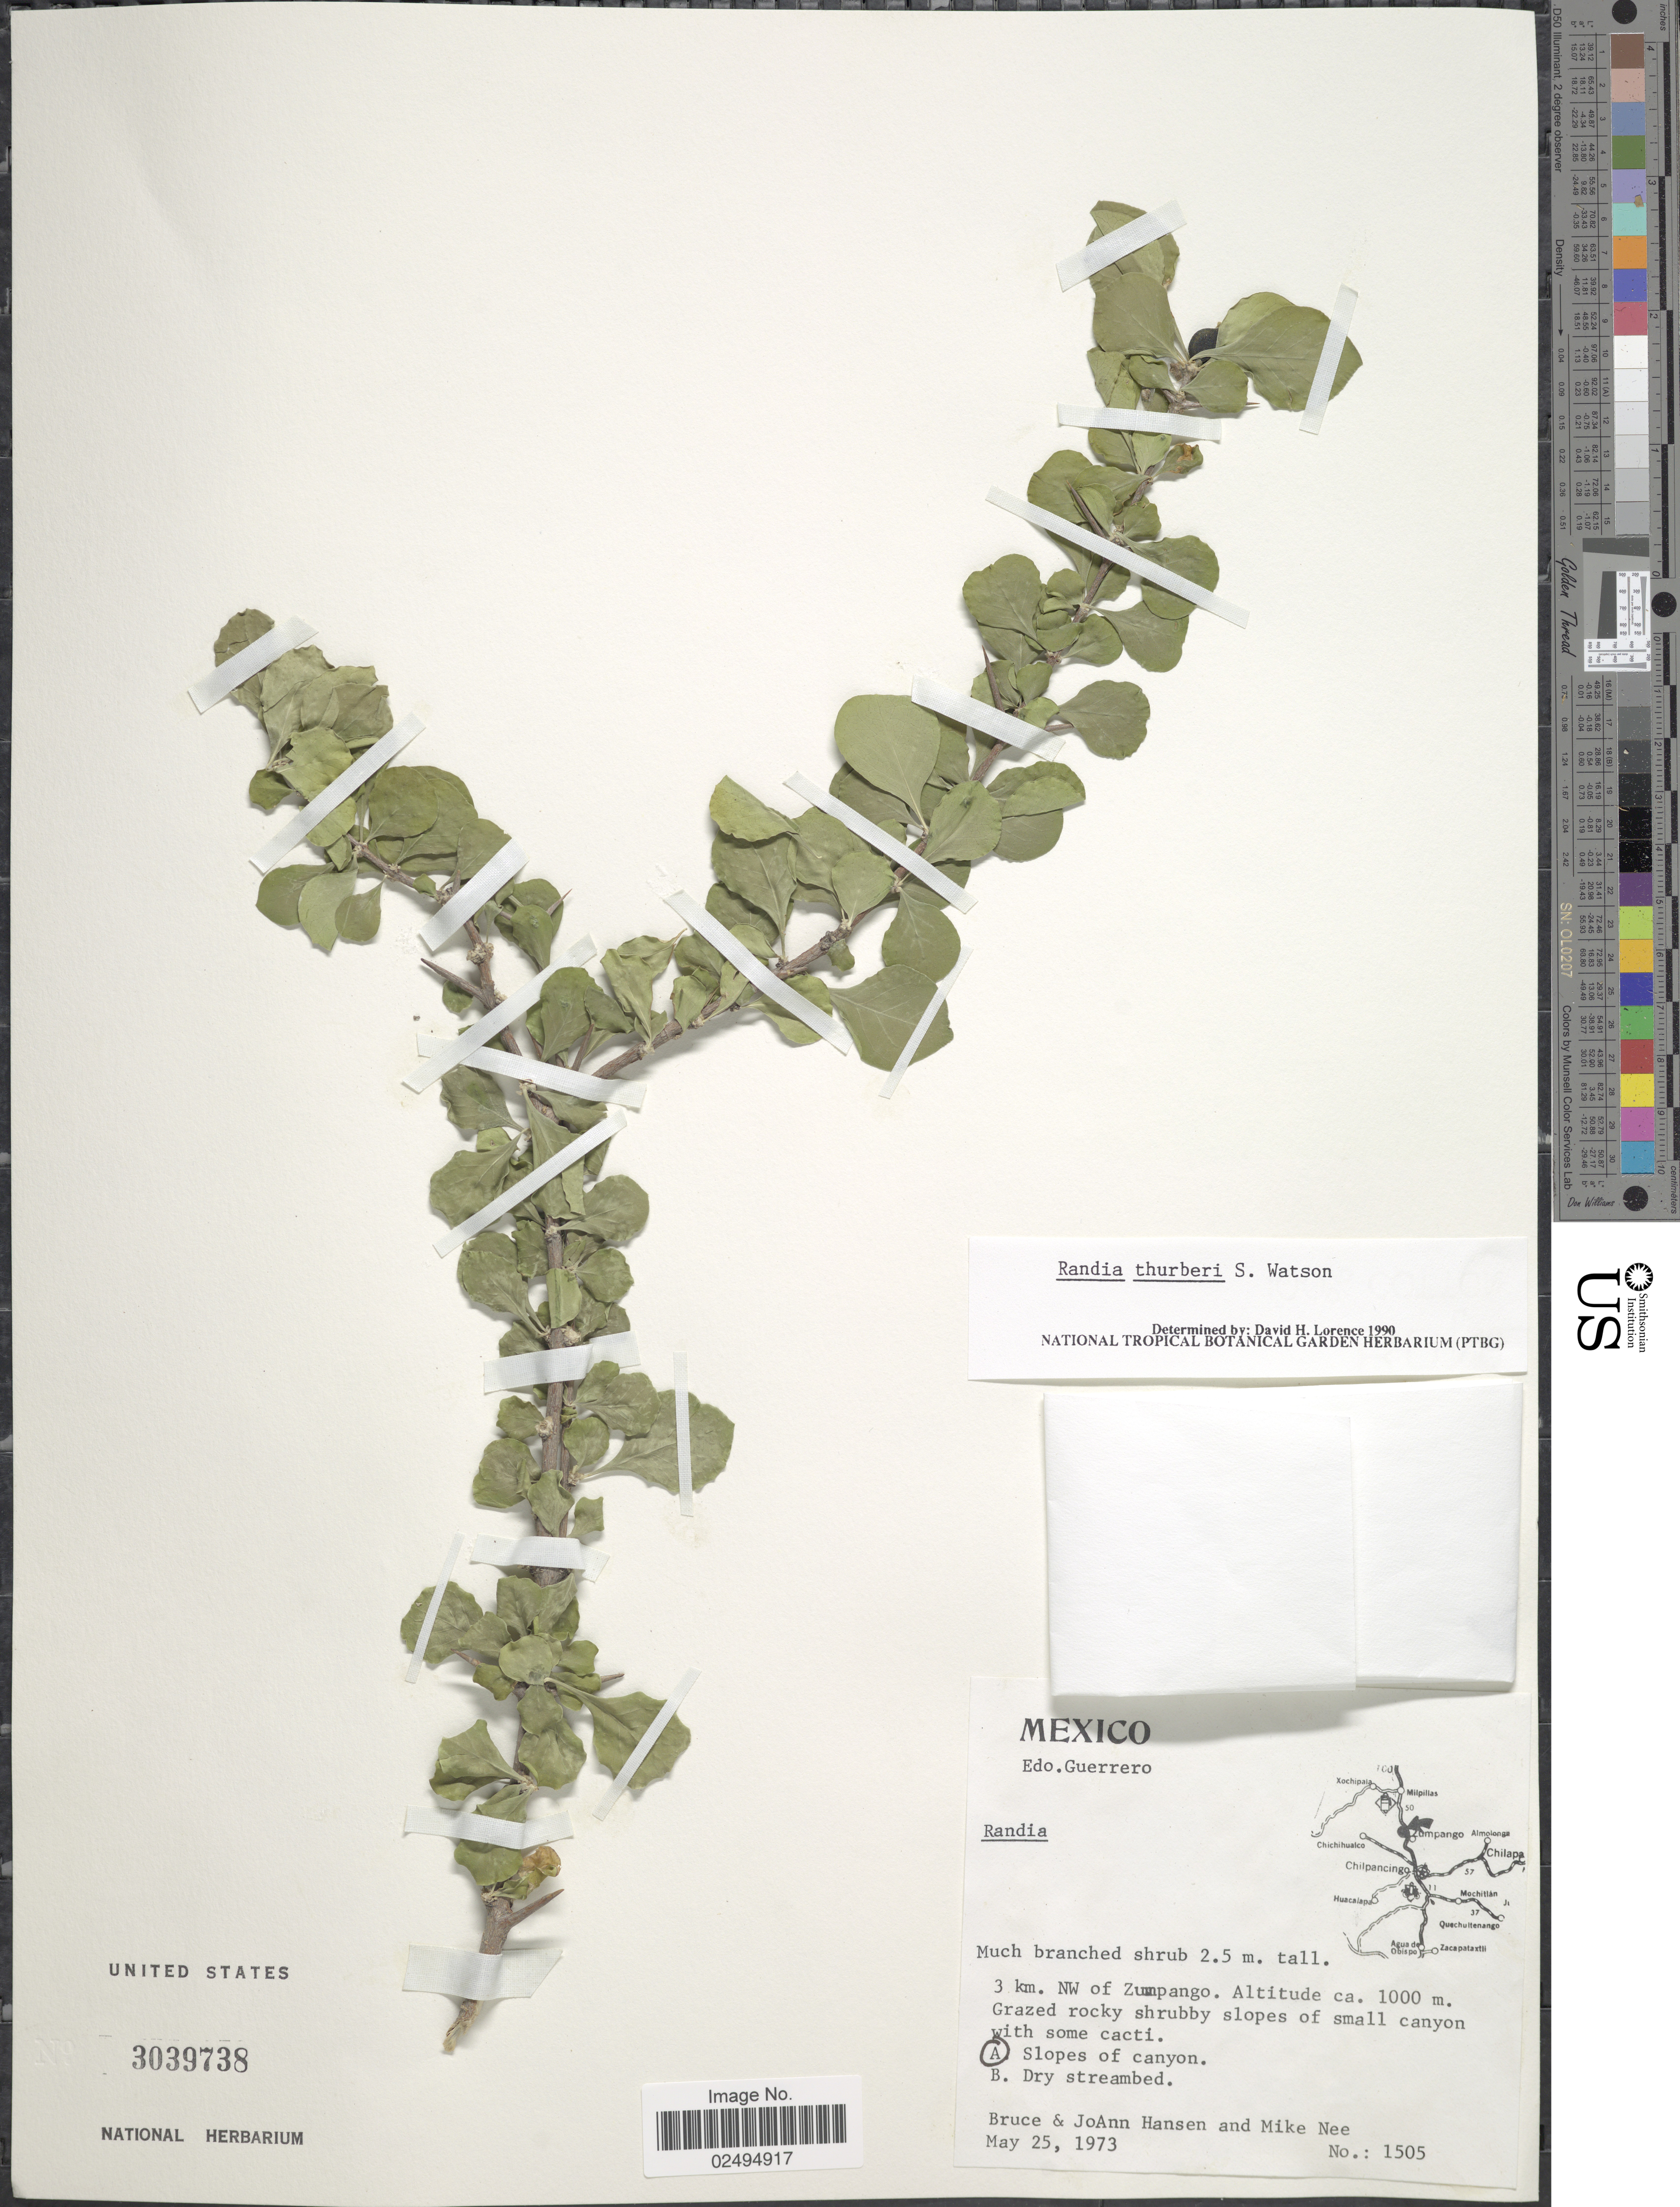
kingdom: Plantae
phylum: Tracheophyta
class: Magnoliopsida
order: Gentianales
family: Rubiaceae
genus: Randia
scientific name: Randia thurberi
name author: S. Watson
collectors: B. Hansen, J. Hansen & M. Nee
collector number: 1505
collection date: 1973-05-25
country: Mexico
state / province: Guerrero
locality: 3 km. NW of Zumpango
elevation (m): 1000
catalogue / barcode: US 3039738